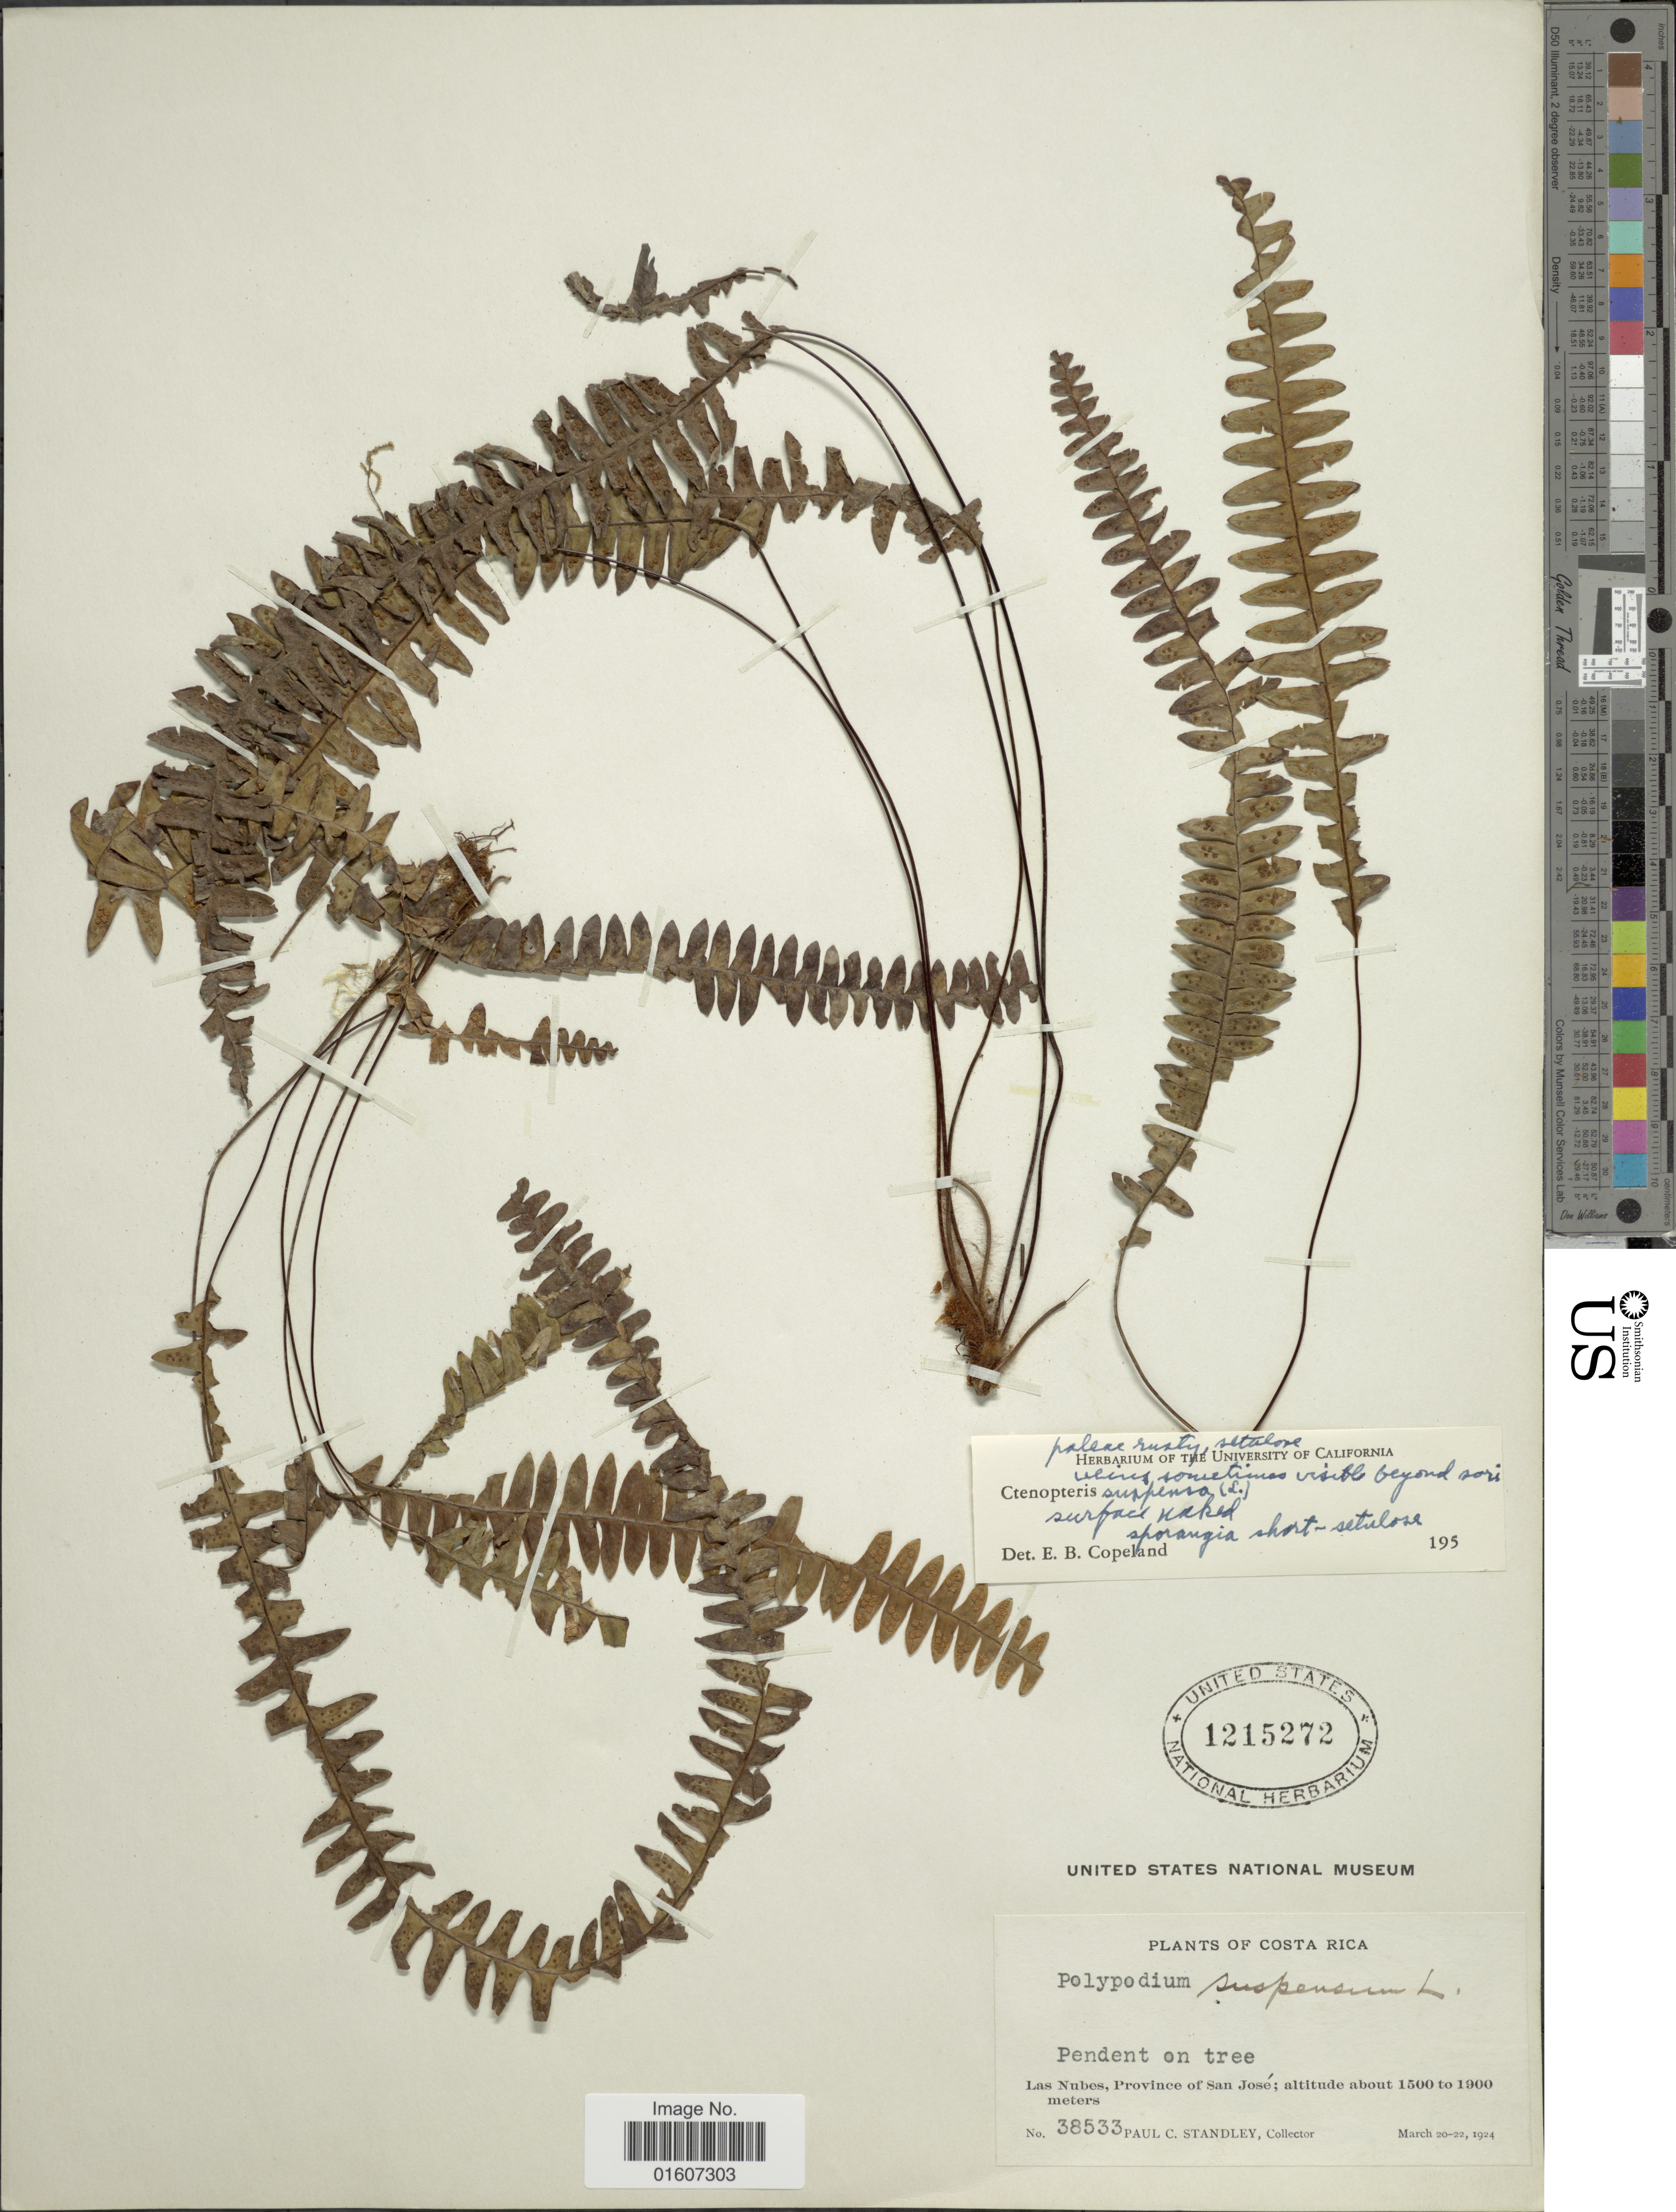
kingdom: Plantae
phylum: Tracheophyta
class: Polypodiopsida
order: Polypodiales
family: Polypodiaceae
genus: Terpsichore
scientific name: Terpsichore asplenifolia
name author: (L.) A.R. Sm.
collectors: P. C. Standley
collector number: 38533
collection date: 1924-03-20/1924-03-22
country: Costa Rica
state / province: San José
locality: Las Nubes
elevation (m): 1500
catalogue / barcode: US 1215272